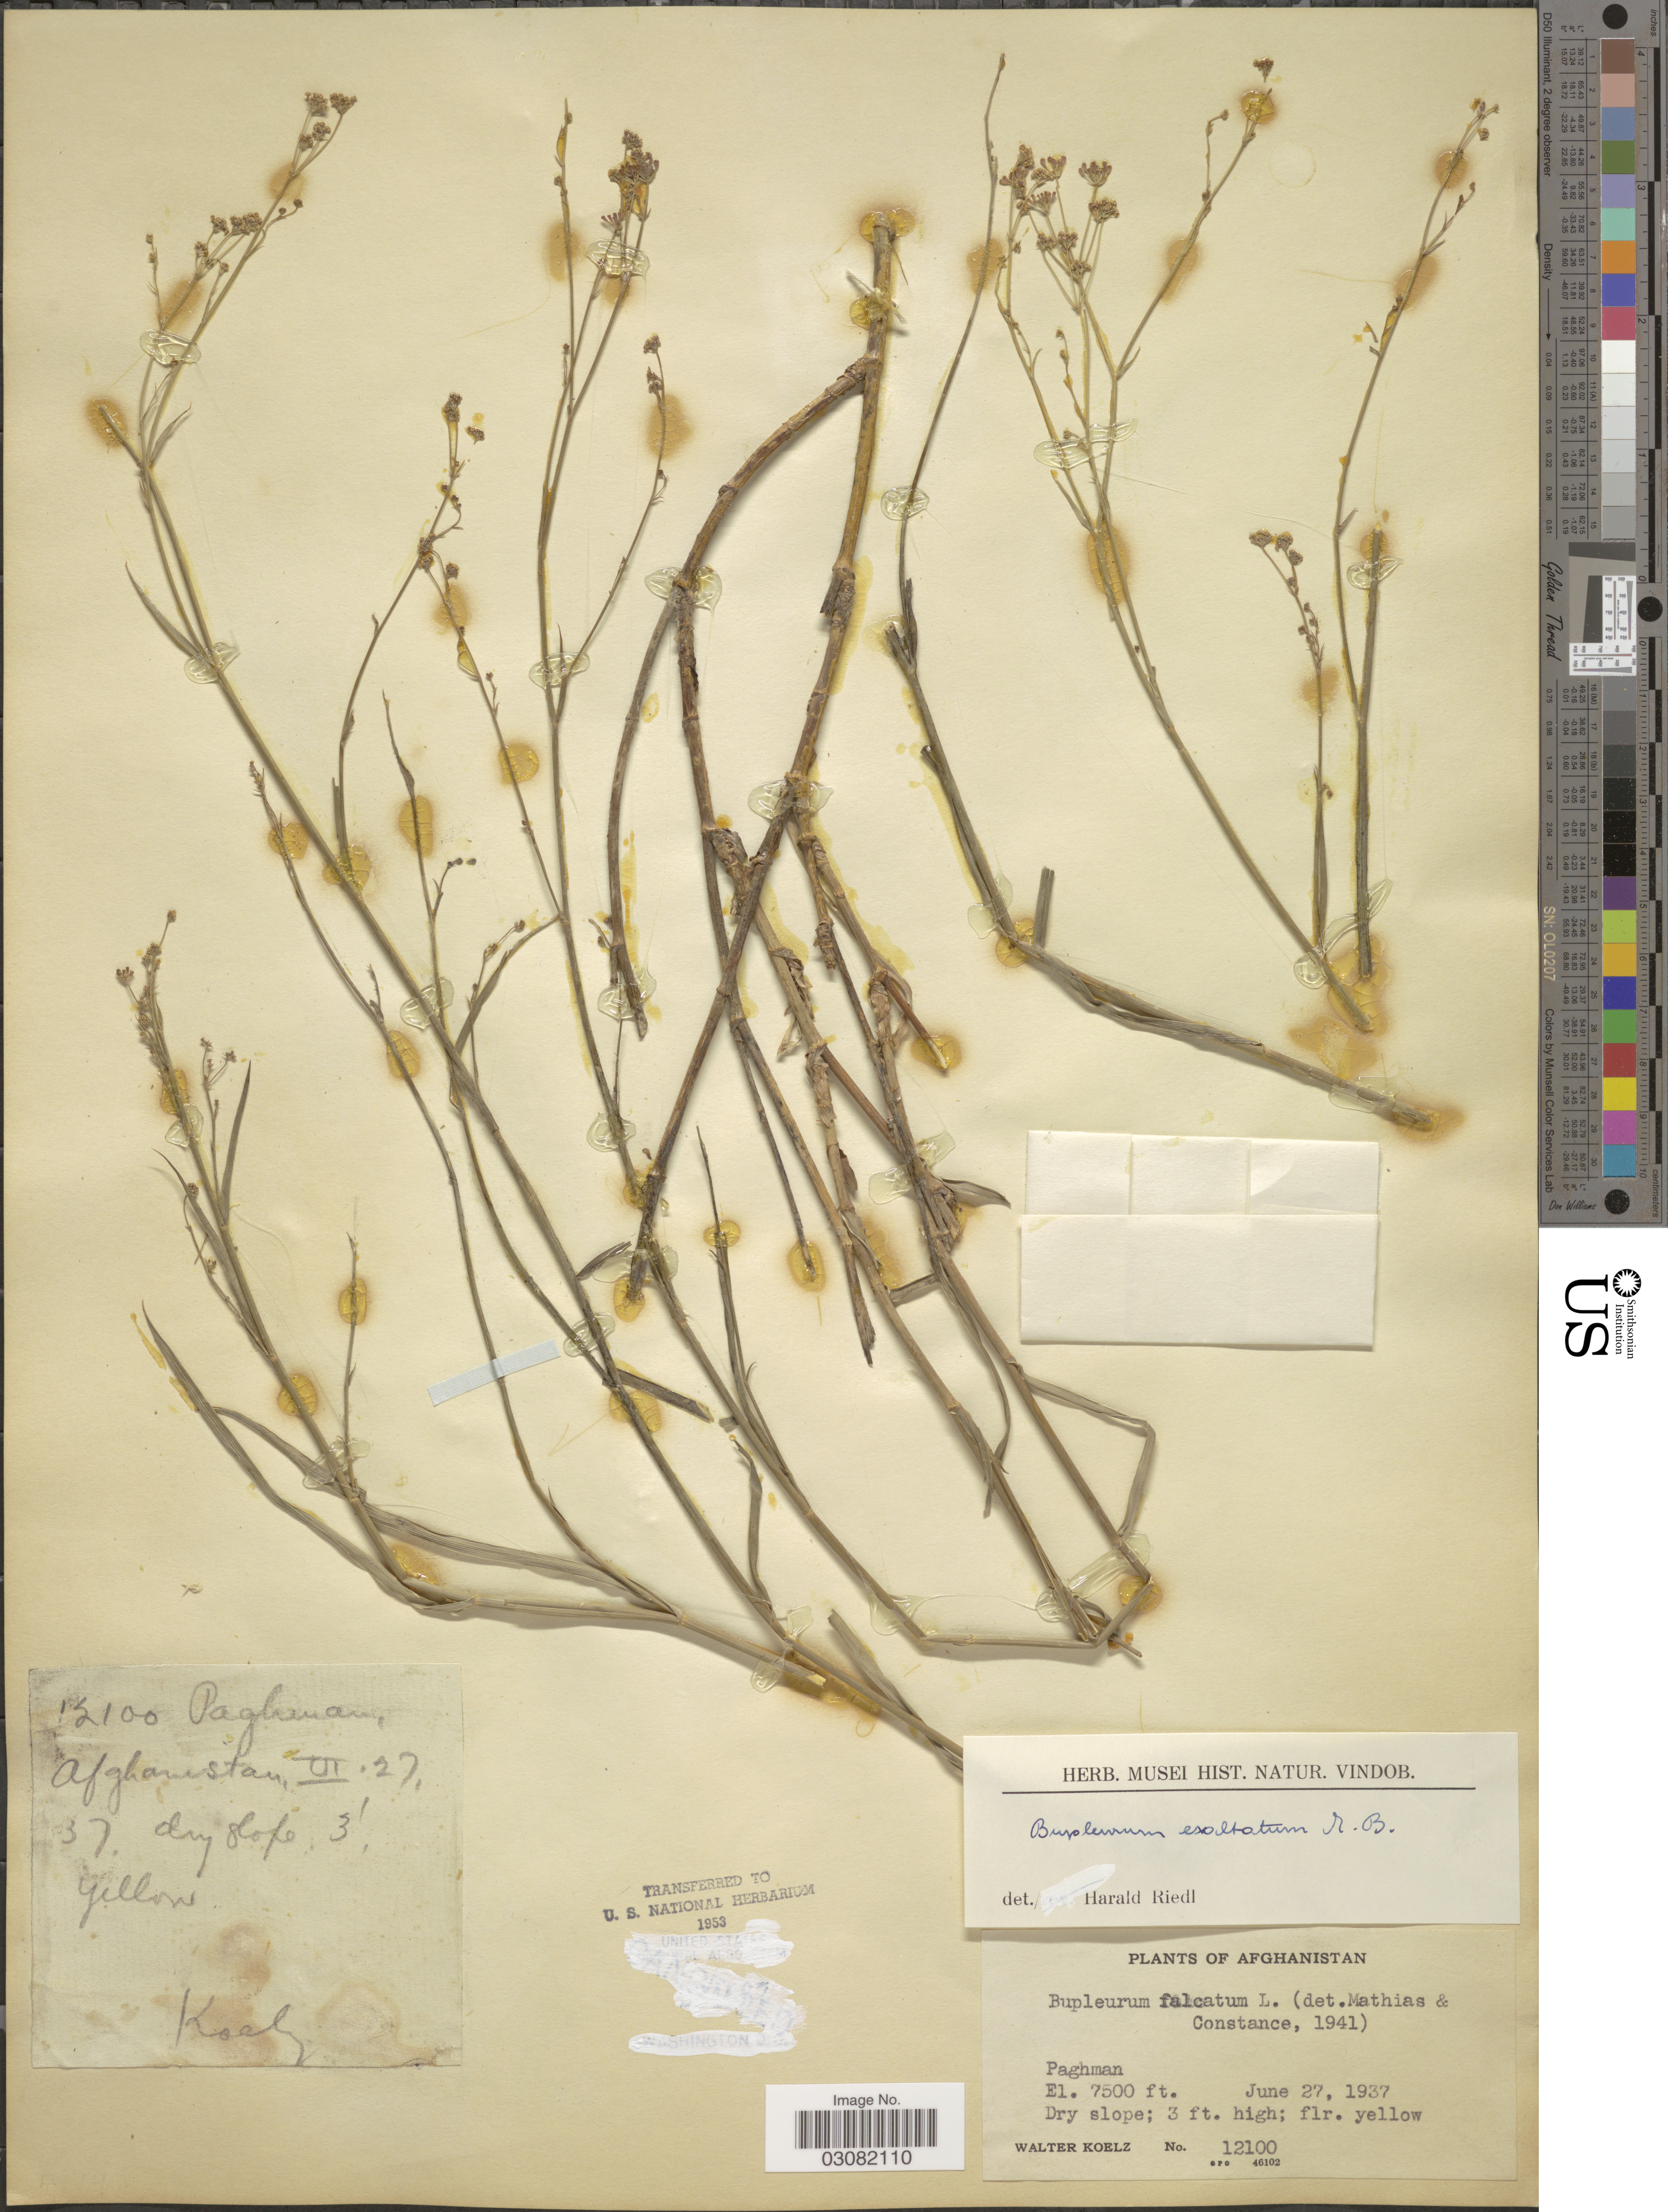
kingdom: Plantae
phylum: Tracheophyta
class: Magnoliopsida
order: Apiales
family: Apiaceae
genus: Bupleurum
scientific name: Bupleurum exaltatum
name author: M. Bieb.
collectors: W. N. Koelz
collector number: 12100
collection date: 1937-06-27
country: Afghanistan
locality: Paghman.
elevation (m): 2286